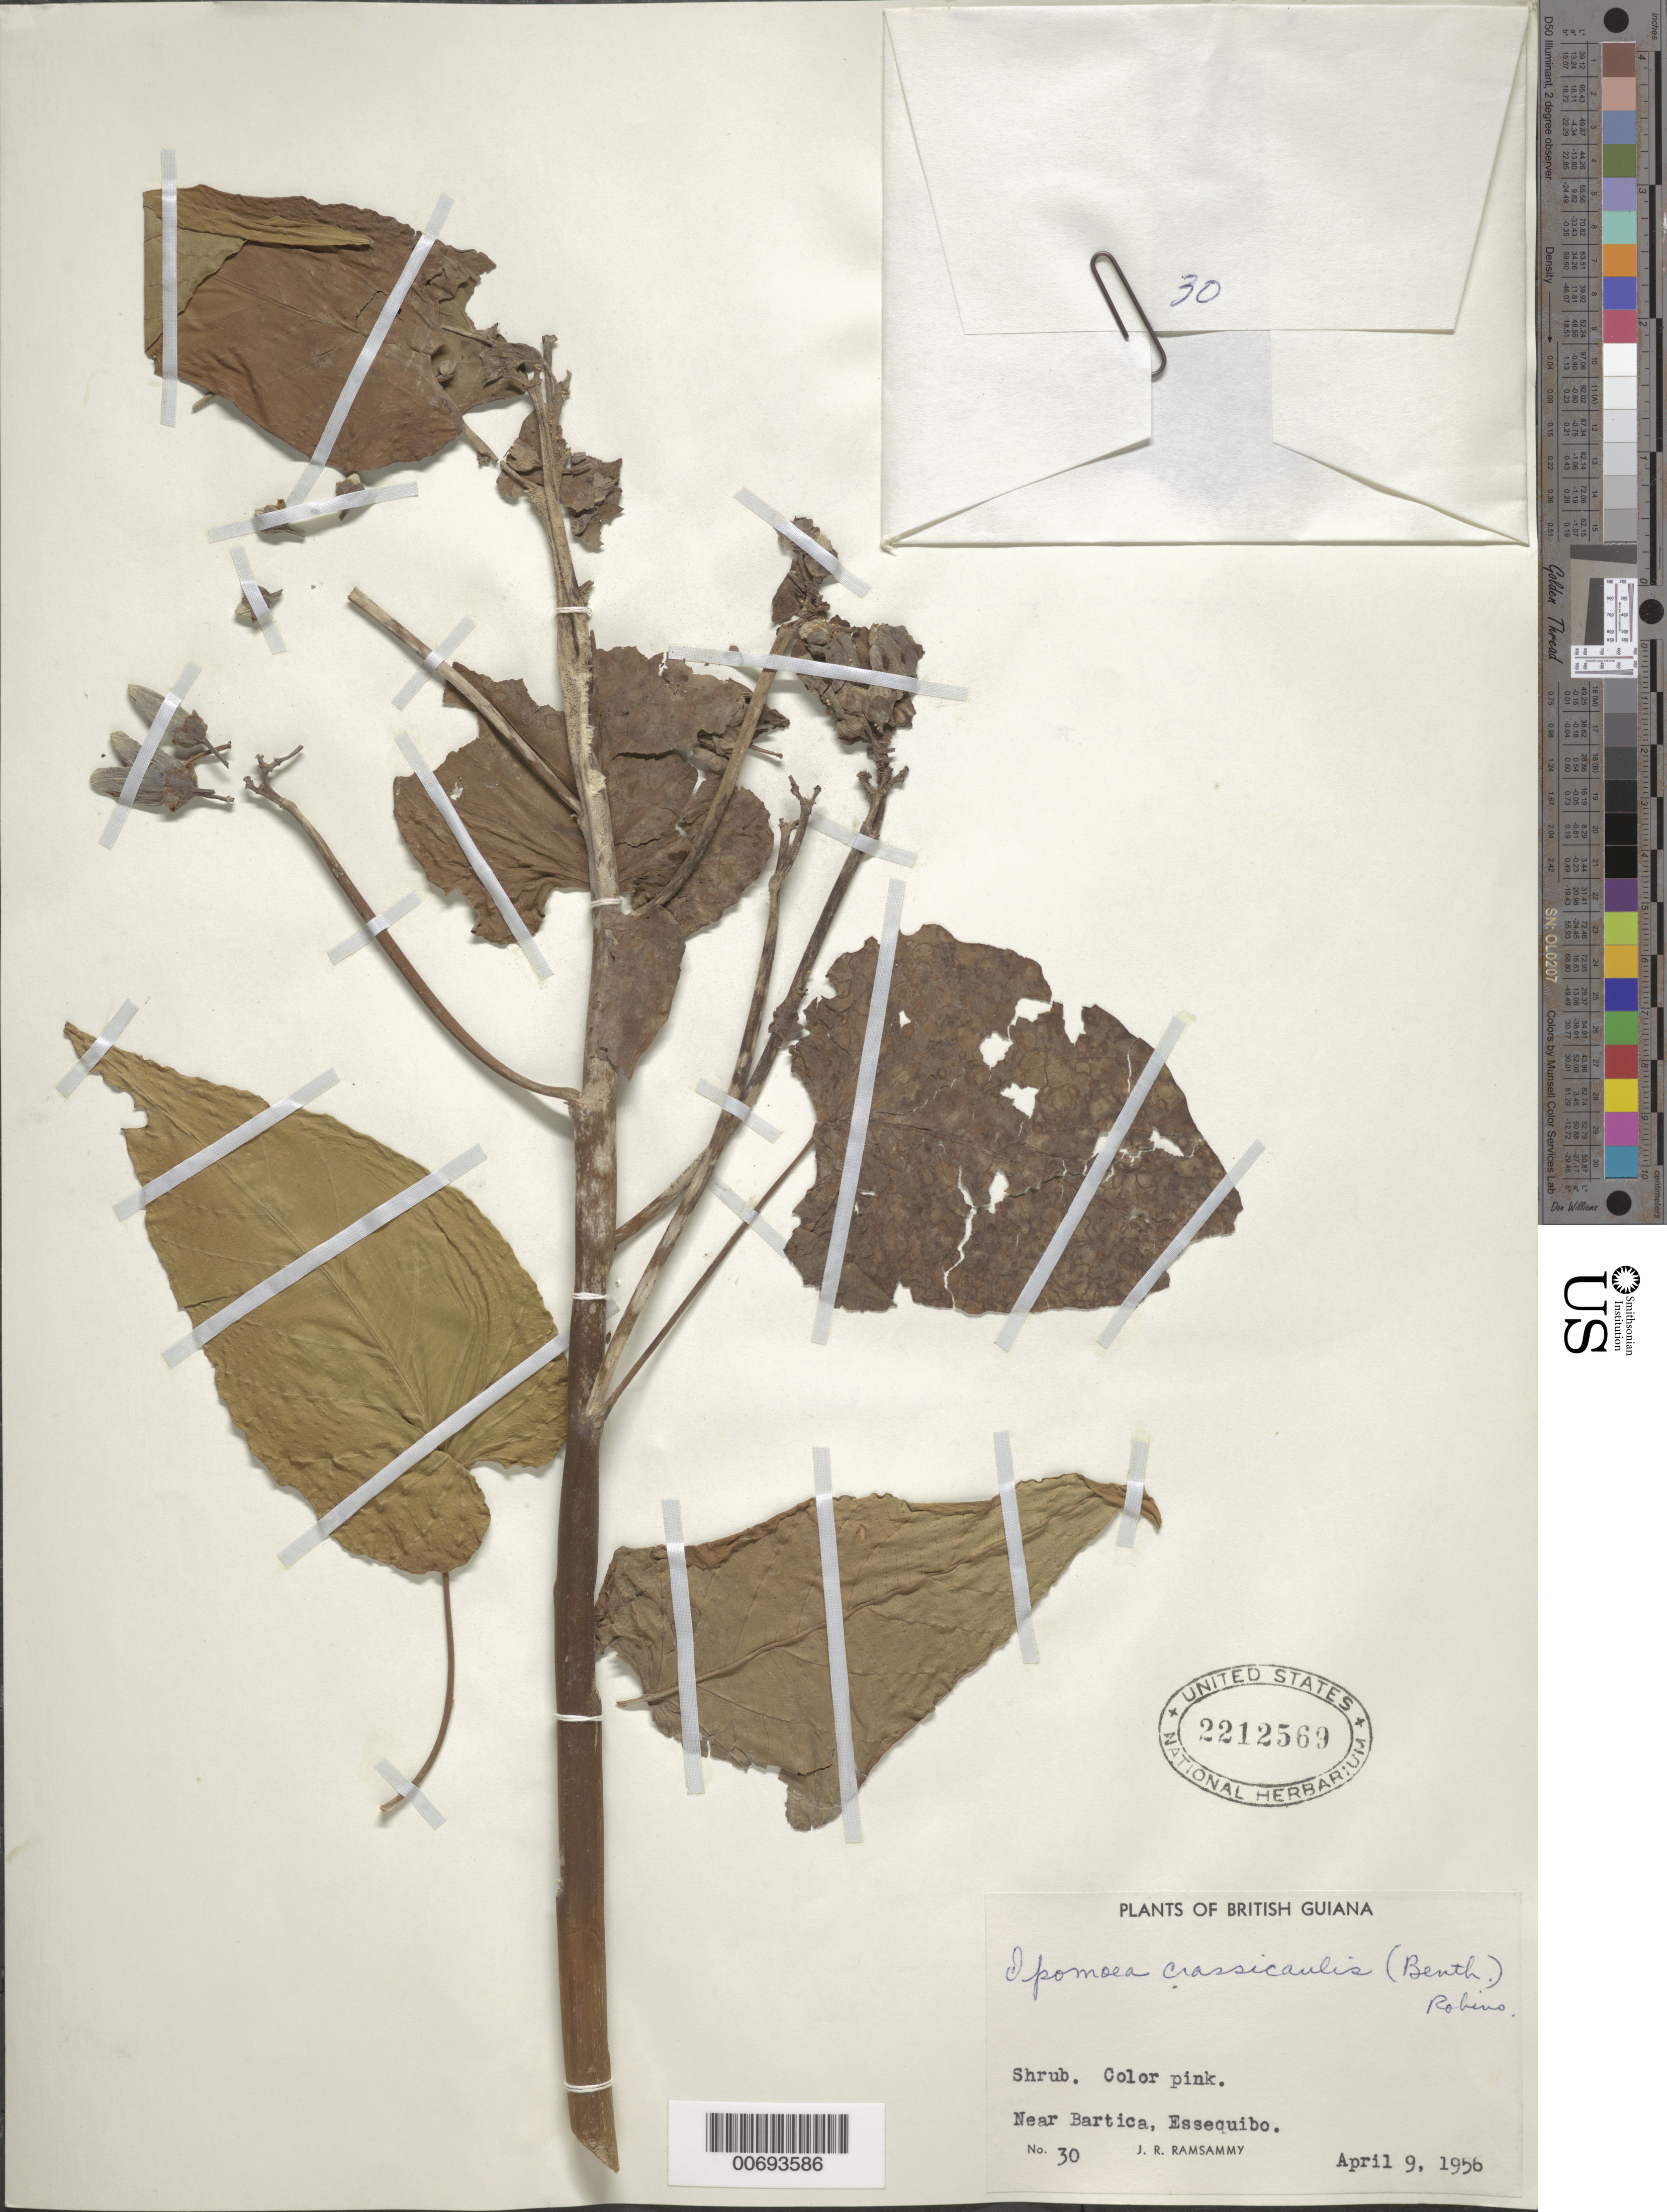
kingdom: Plantae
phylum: Tracheophyta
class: Magnoliopsida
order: Solanales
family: Convolvulaceae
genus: Ipomoea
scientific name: Ipomoea crassicaulis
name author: (Benth.) B.L. Rob.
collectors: J. Ramsammy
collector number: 30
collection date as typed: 9-Apr-56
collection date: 1956-04-09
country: Guyana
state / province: Cuyuni-Mazaruni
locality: Kalakun Grant, 3 mi. Potaro, Essequibo (Kalacoon on label)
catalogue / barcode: US 2212569